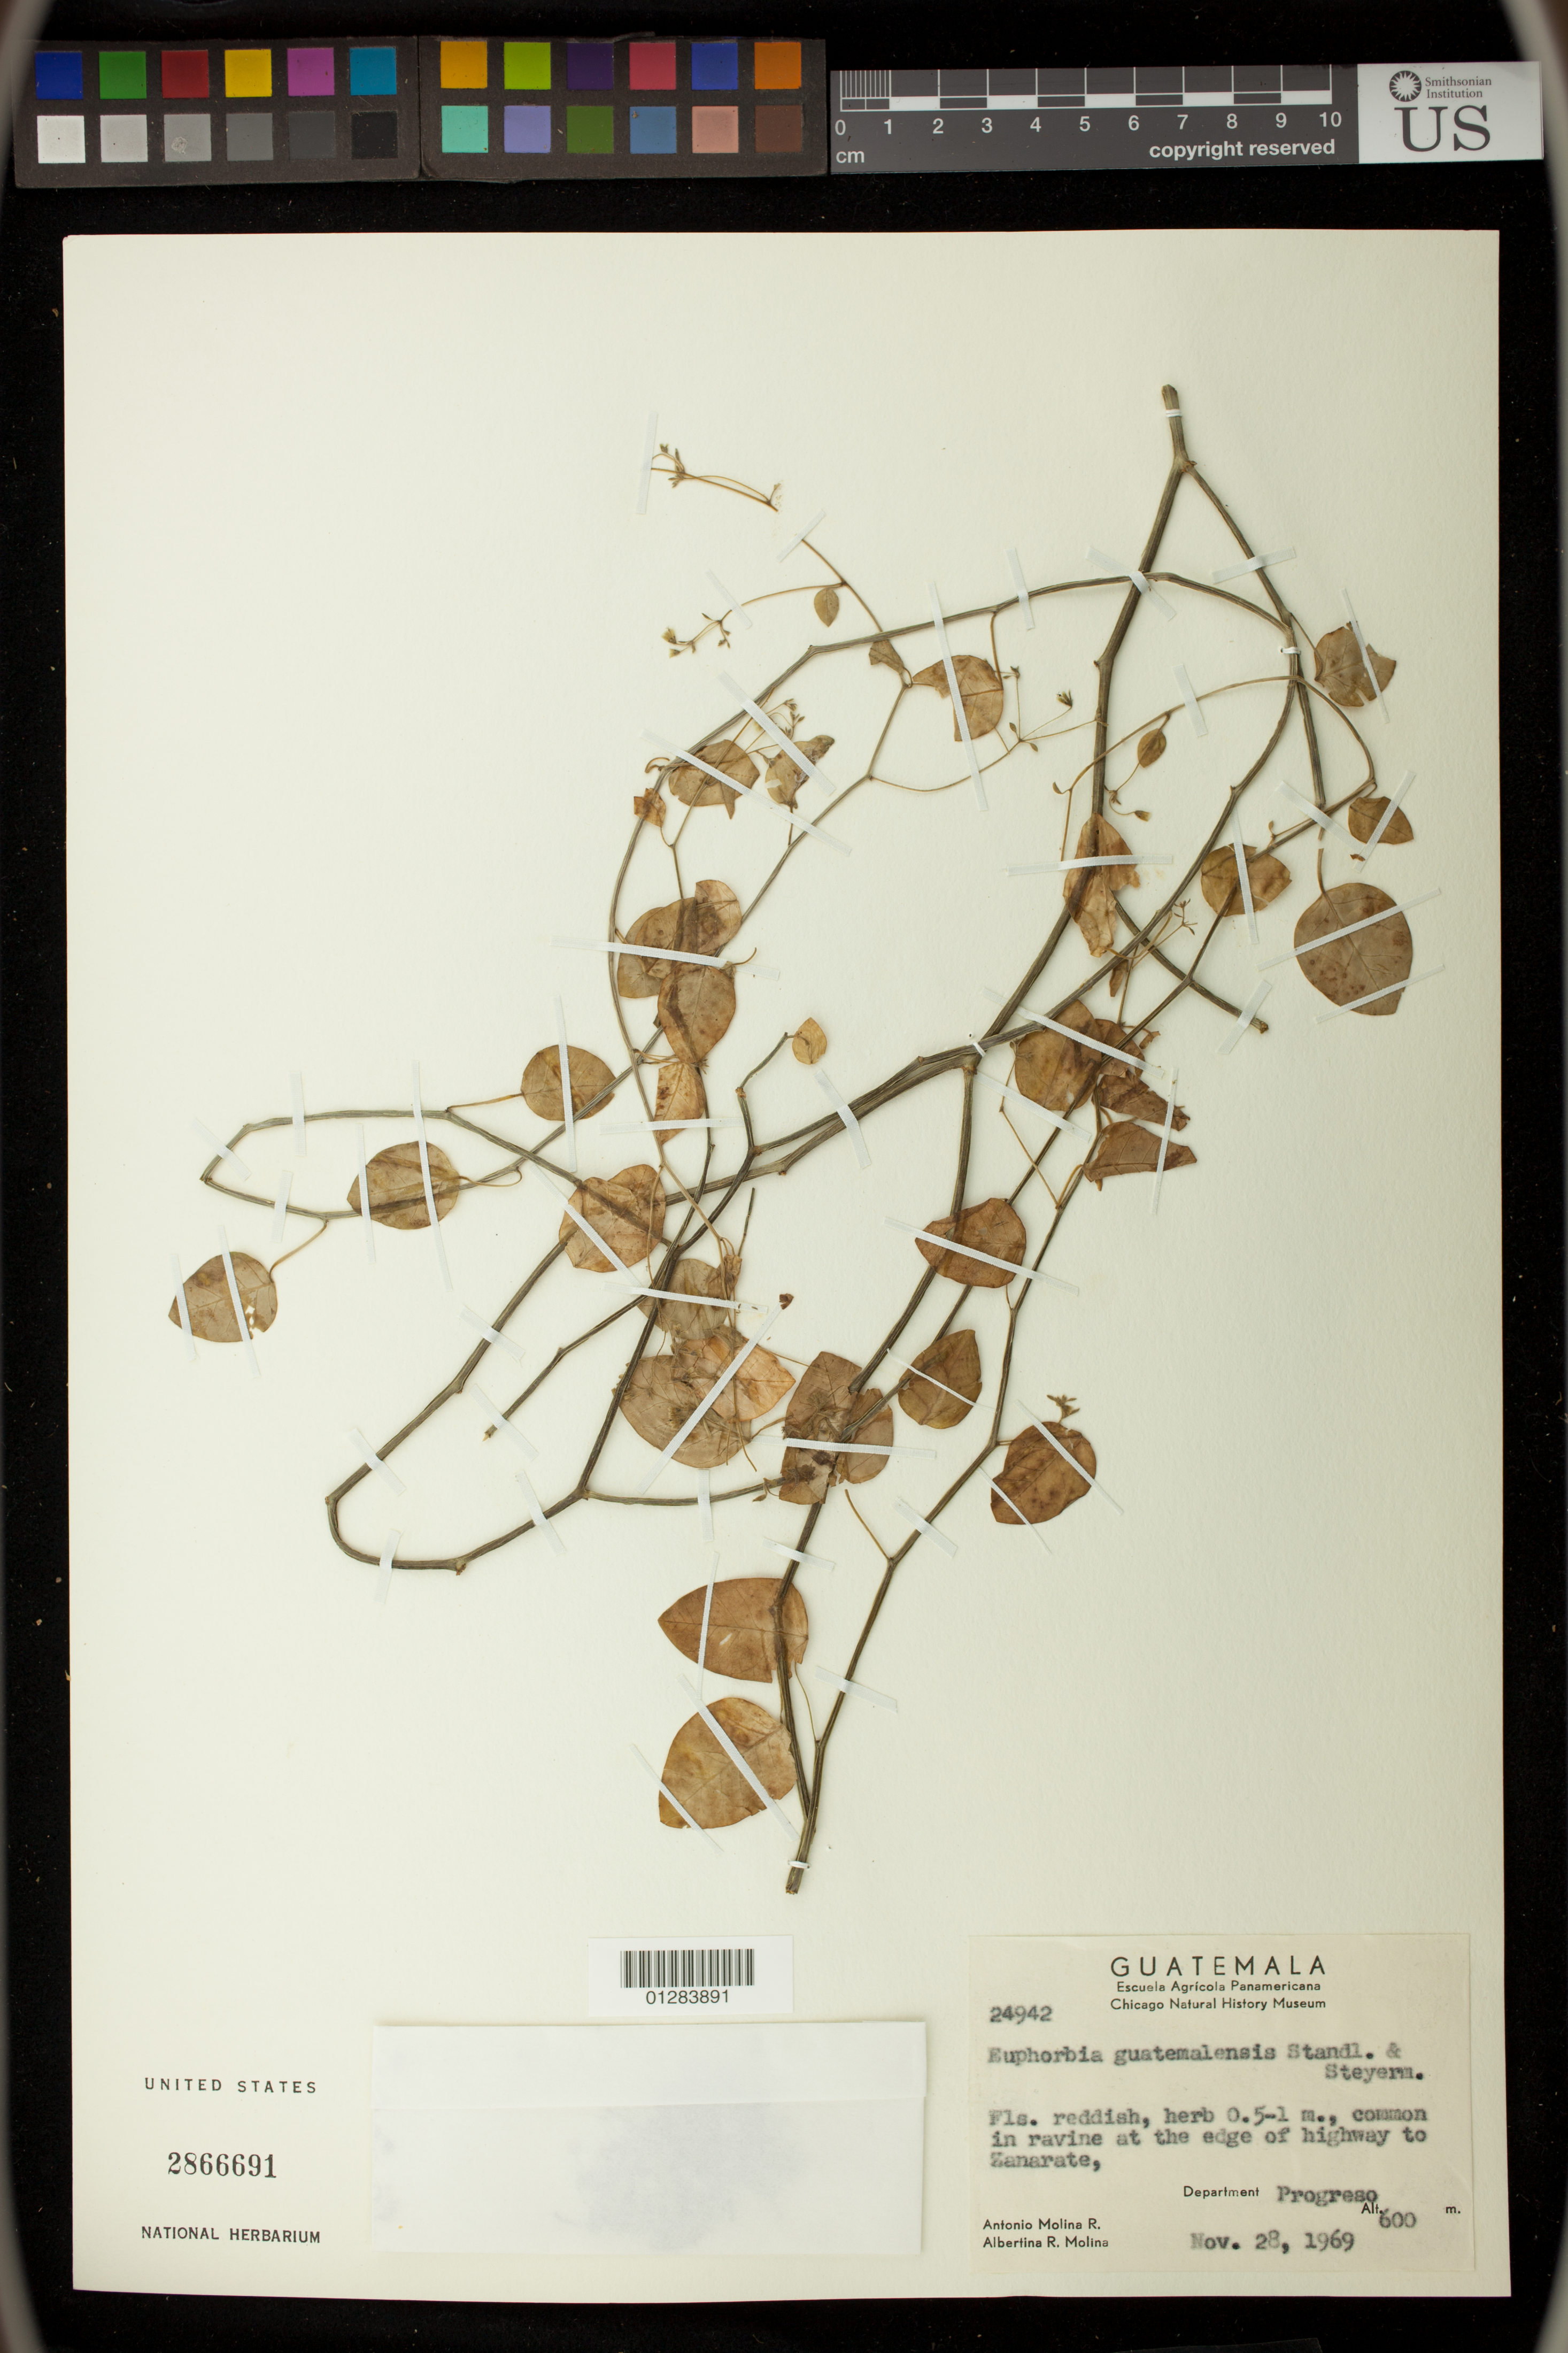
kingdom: Plantae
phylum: Tracheophyta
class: Magnoliopsida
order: Malpighiales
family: Euphorbiaceae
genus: Euphorbia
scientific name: Euphorbia guatemalensis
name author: Standl. & Steyerm.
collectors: A. Molina R. & A. R. Molina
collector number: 24942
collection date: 1969-11-28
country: Guatemala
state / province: El Progreso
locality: ravine at the edge of highway to Sanarate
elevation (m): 600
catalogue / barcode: US 2866691